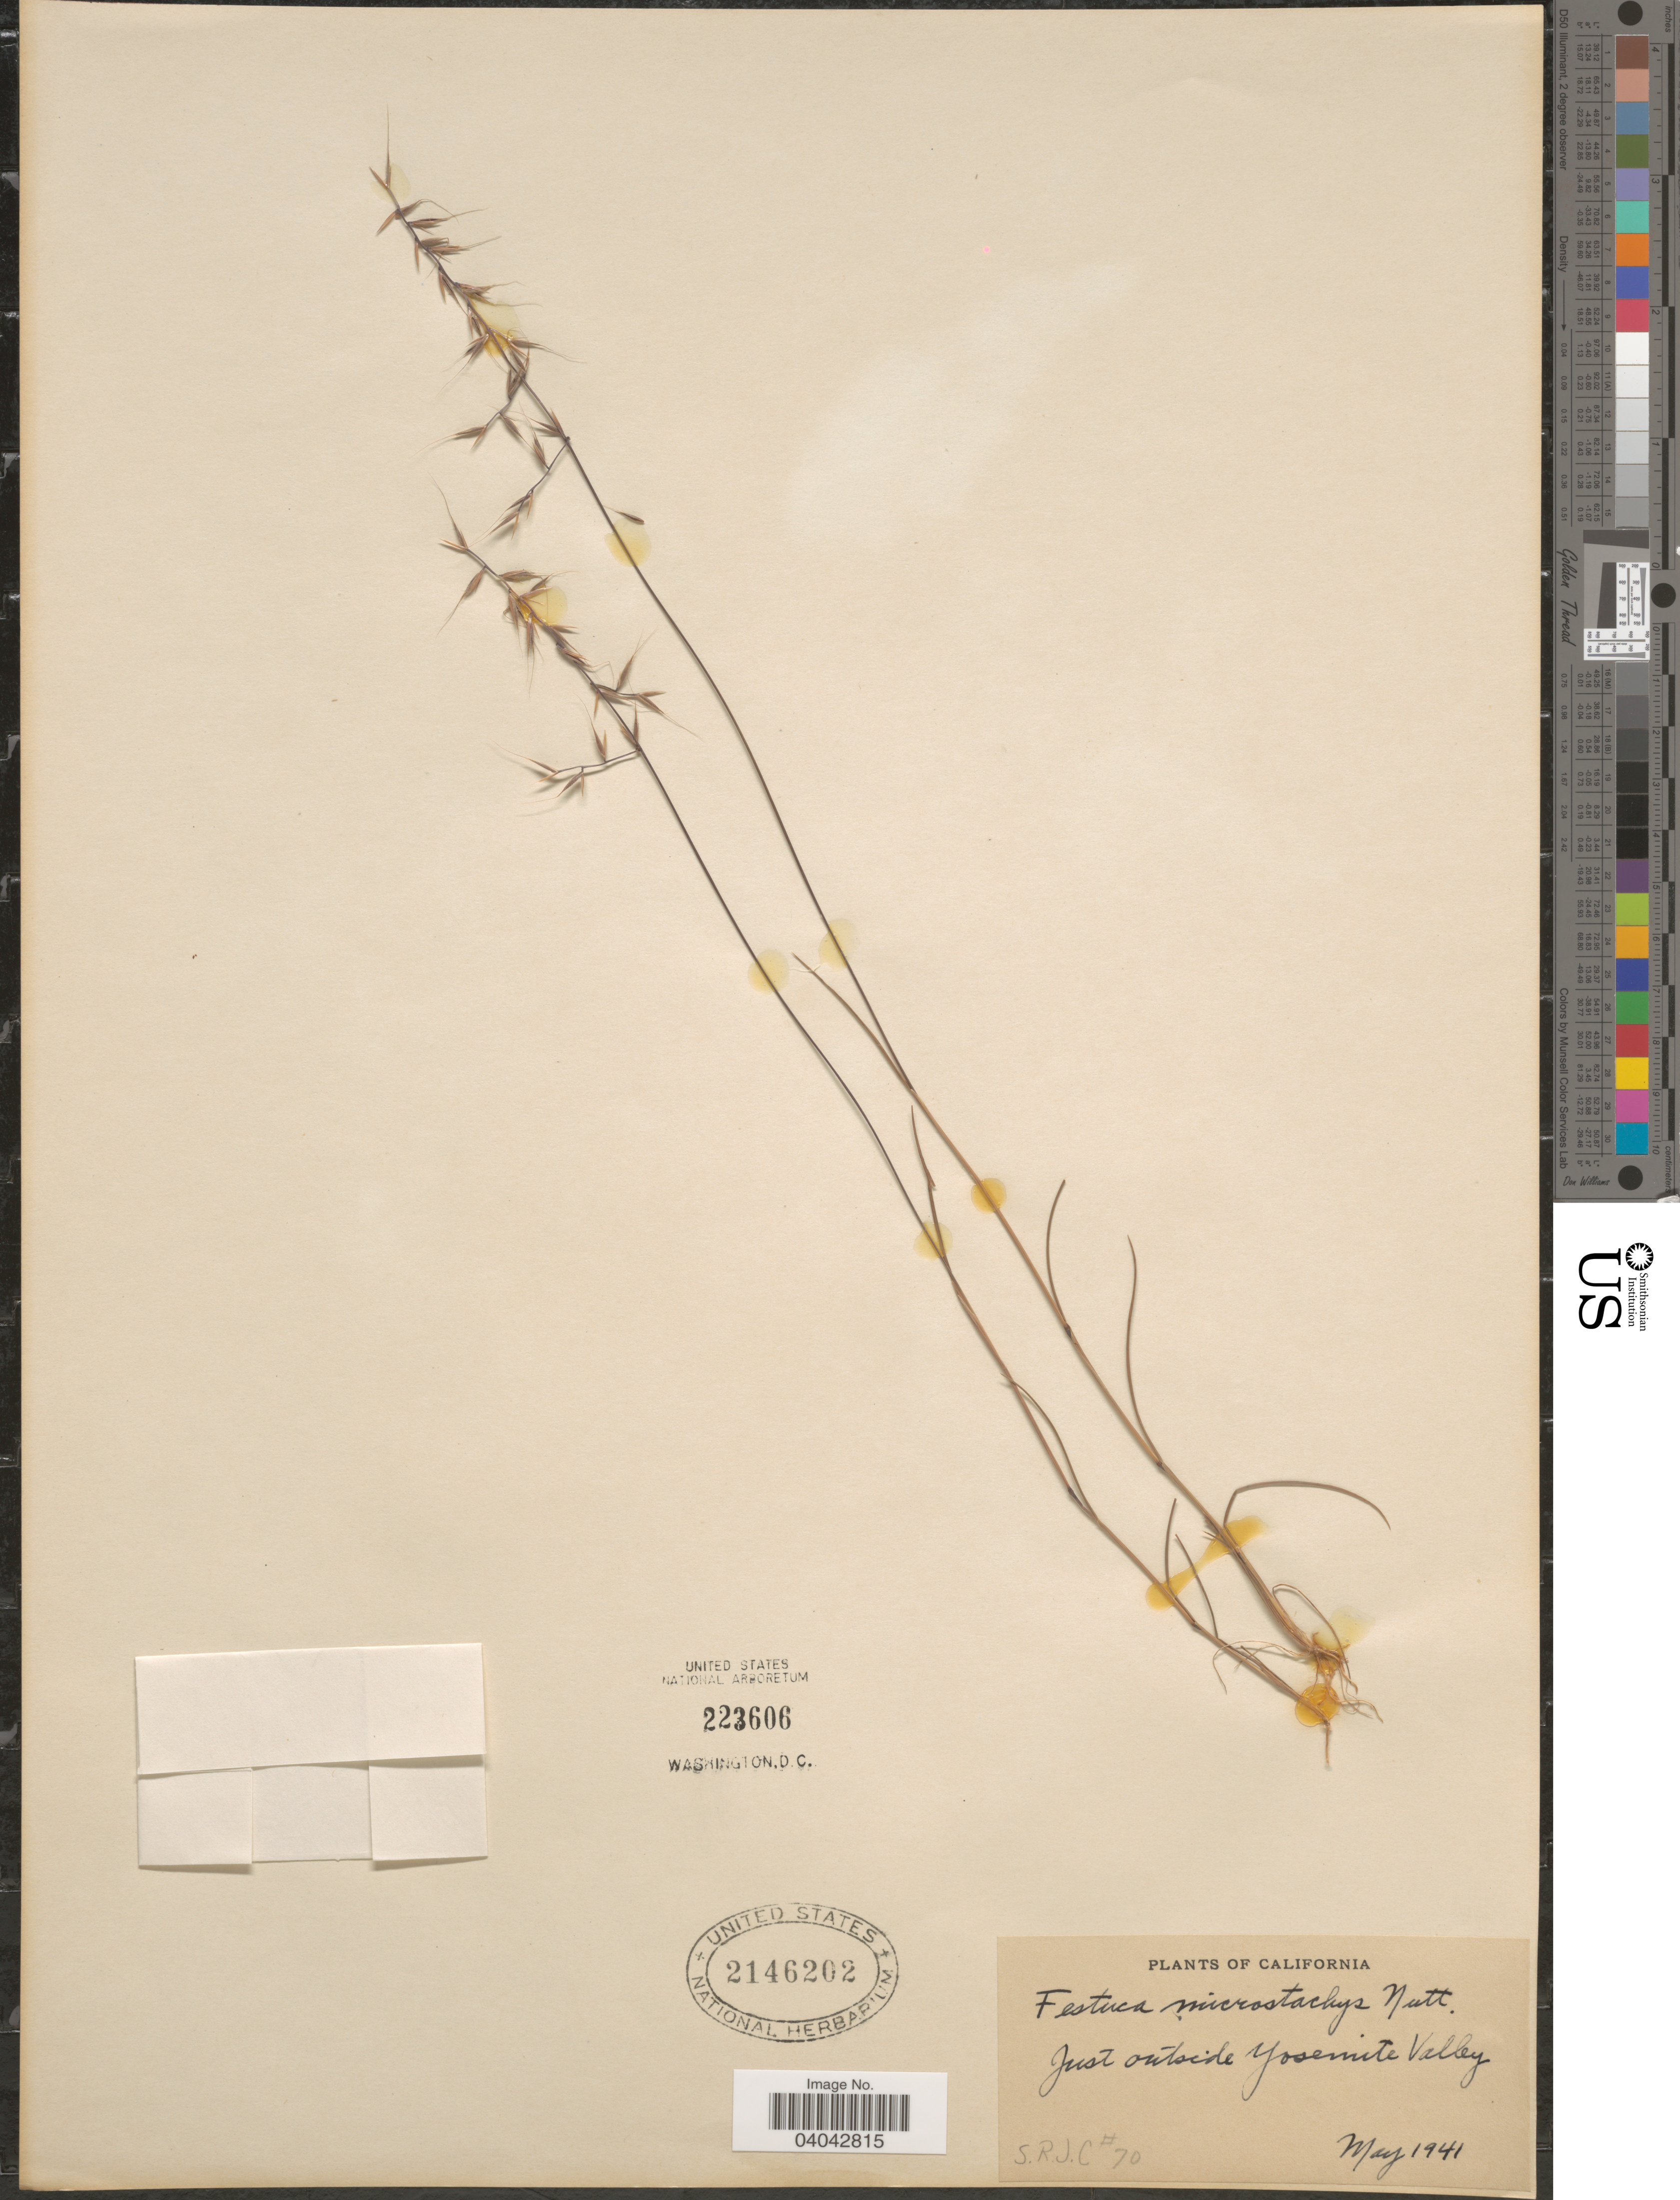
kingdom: Plantae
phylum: Tracheophyta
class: Liliopsida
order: Poales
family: Poaceae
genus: Festuca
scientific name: Festuca microstachys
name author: Nutt.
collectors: S. R. J. C.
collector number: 70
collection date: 1941-05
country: United States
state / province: California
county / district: Mariposa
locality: Just outside Yosemite Valley.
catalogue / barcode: US 2146202